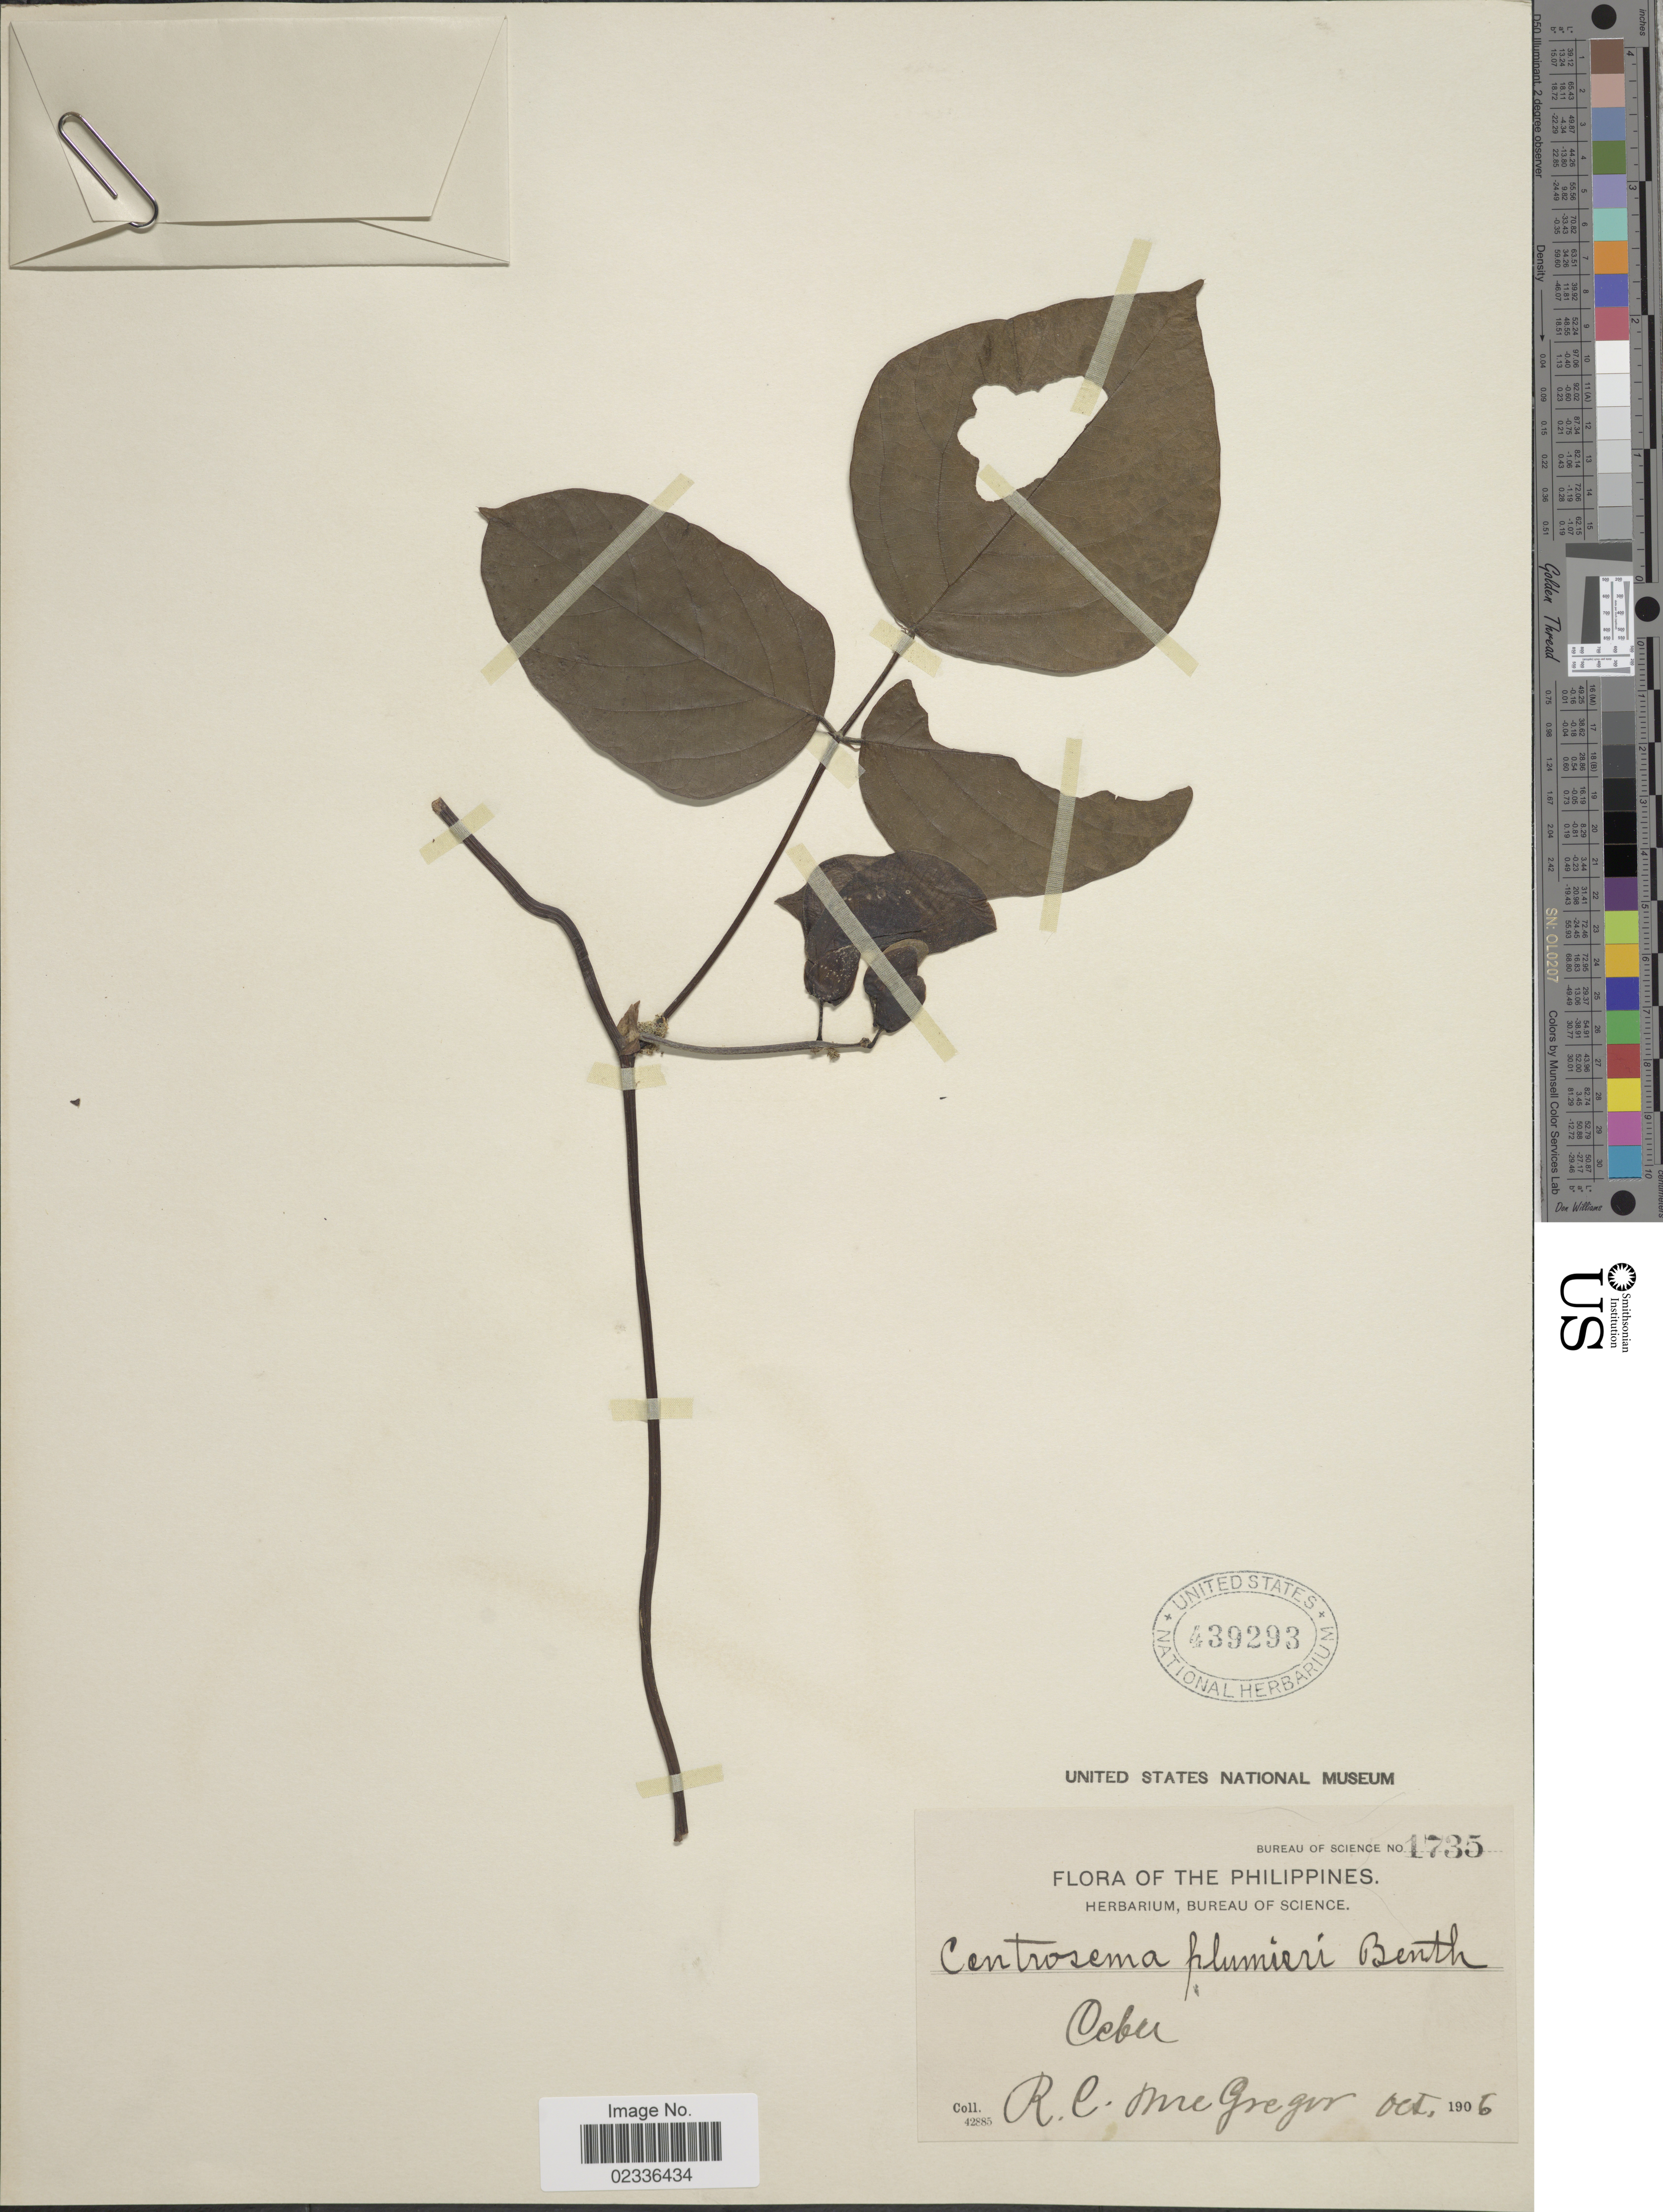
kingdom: Plantae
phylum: Tracheophyta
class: Magnoliopsida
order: Fabales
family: Fabaceae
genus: Centrosema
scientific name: Centrosema plumieri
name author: (Turpin ex Pers.) Benth.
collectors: R. C. McGregor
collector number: Bureau Of Science 1735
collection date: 1906-10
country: Philippines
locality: Cebu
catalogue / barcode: US 439293